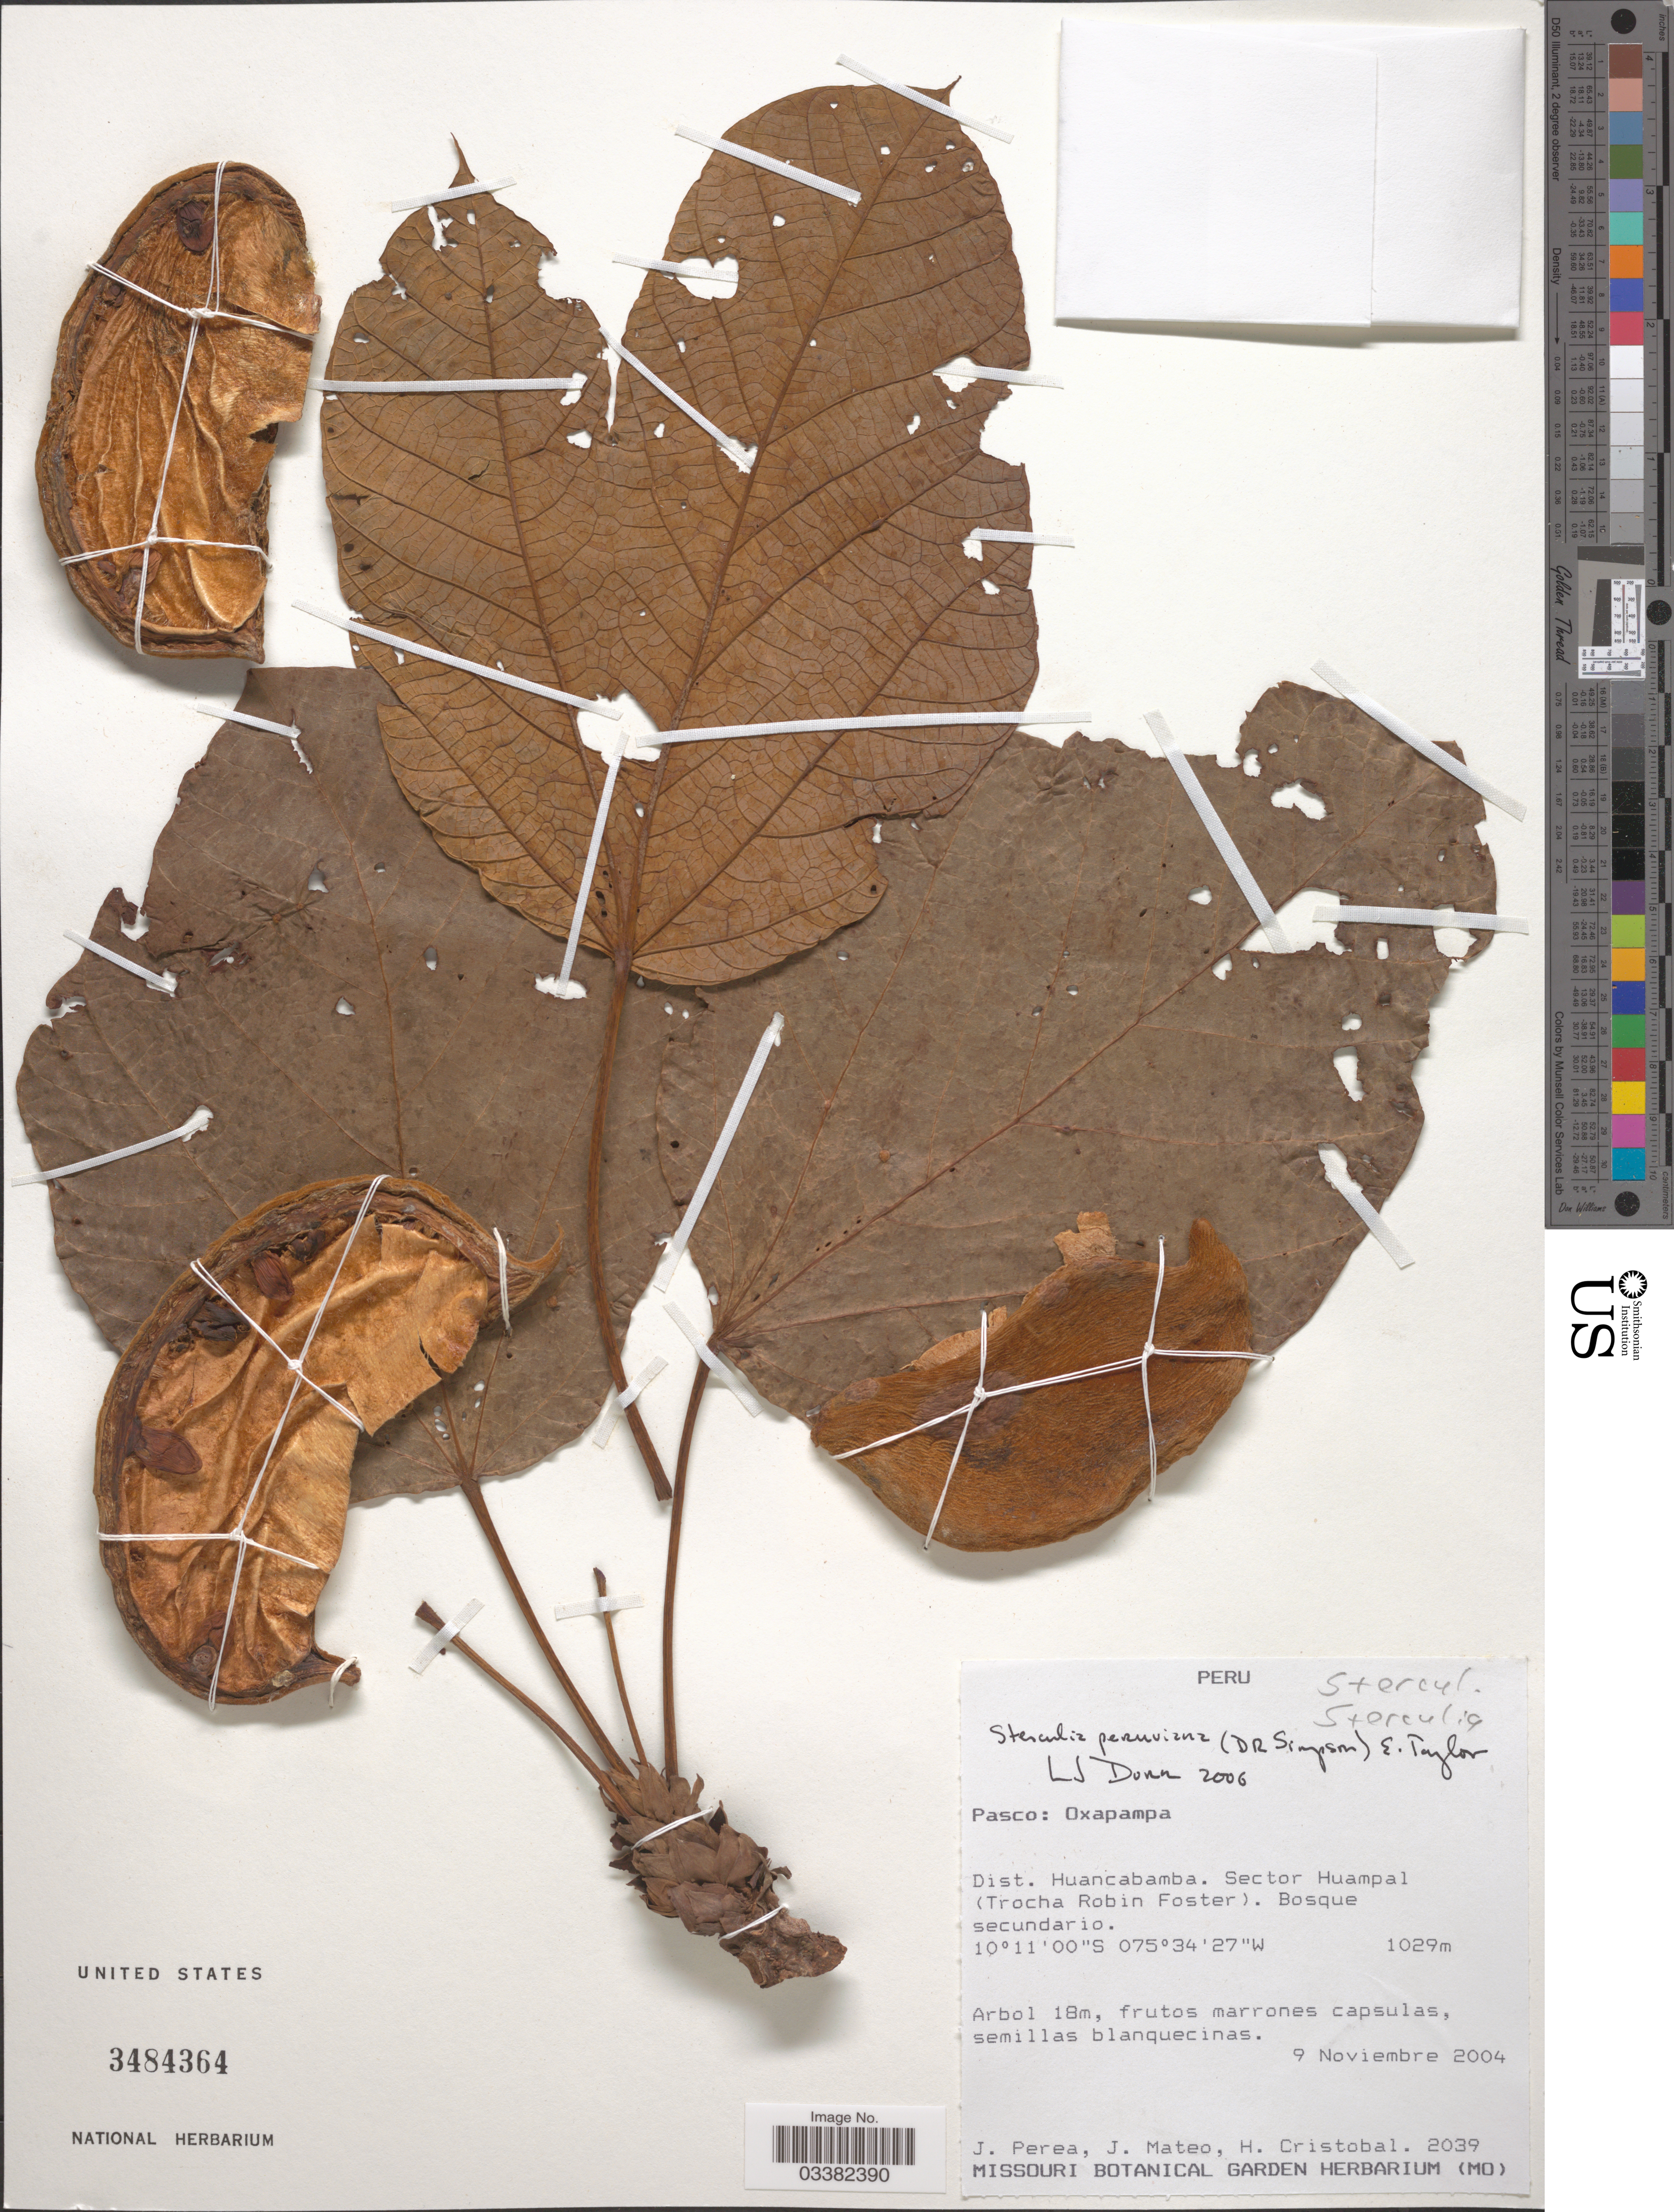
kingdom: Plantae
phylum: Tracheophyta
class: Magnoliopsida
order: Malvales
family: Malvaceae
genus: Sterculia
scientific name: Sterculia peruviana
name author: (D.R. Simpson) E.L. Taylor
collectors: J. Perea, J. Mateo & H. Cristobal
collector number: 2039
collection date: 2004-11-09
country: Peru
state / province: Pasco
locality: Oxapampa. Dist. Huancabamba. Sector Huampal (Trocha Robin Foster).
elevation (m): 1029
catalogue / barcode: US 3484364